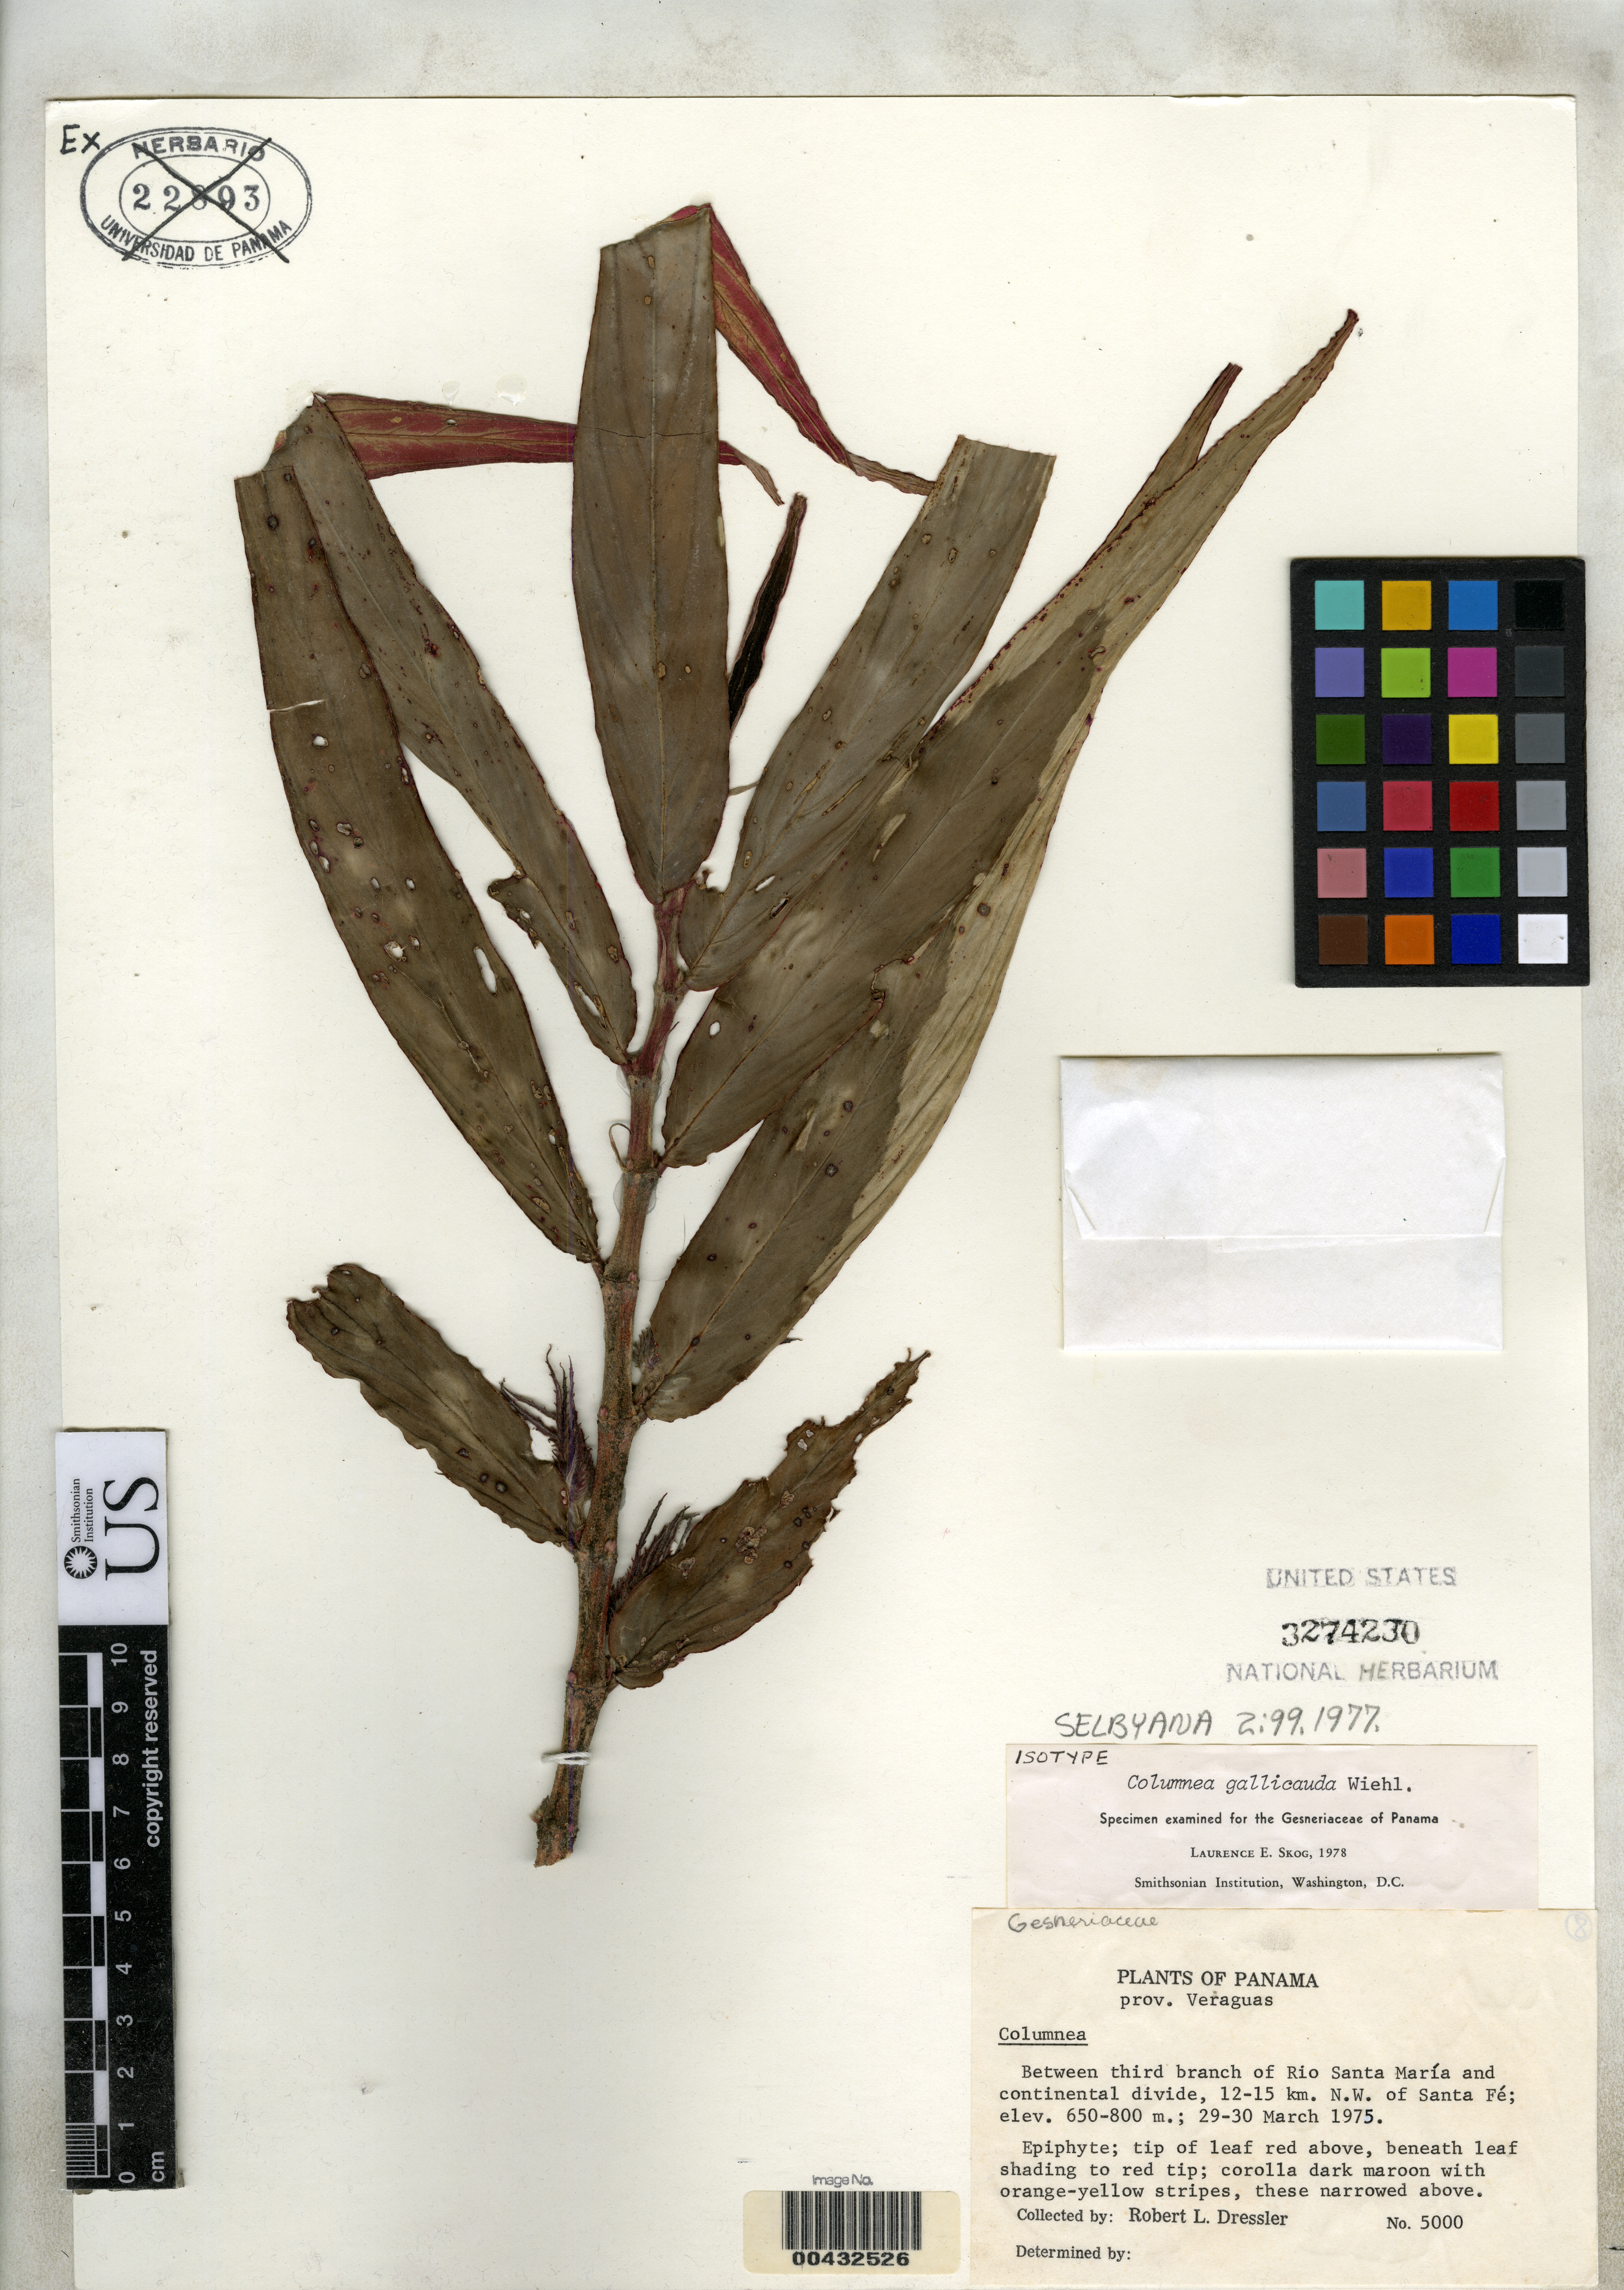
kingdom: Plantae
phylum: Tracheophyta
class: Magnoliopsida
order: Lamiales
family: Gesneriaceae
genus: Columnea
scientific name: Columnea gallicauda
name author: Wiehler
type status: Isotype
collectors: R. Dressler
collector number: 5000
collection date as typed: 29 Mar 1975 to 30 Mar 1975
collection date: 1975-03-29/1975-03-30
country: Panama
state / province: Veraguas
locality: Between third branch of Rio Santa Maria & Continental Divide, 12-15 km NW of Santa Fe.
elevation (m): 650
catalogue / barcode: US 3274230